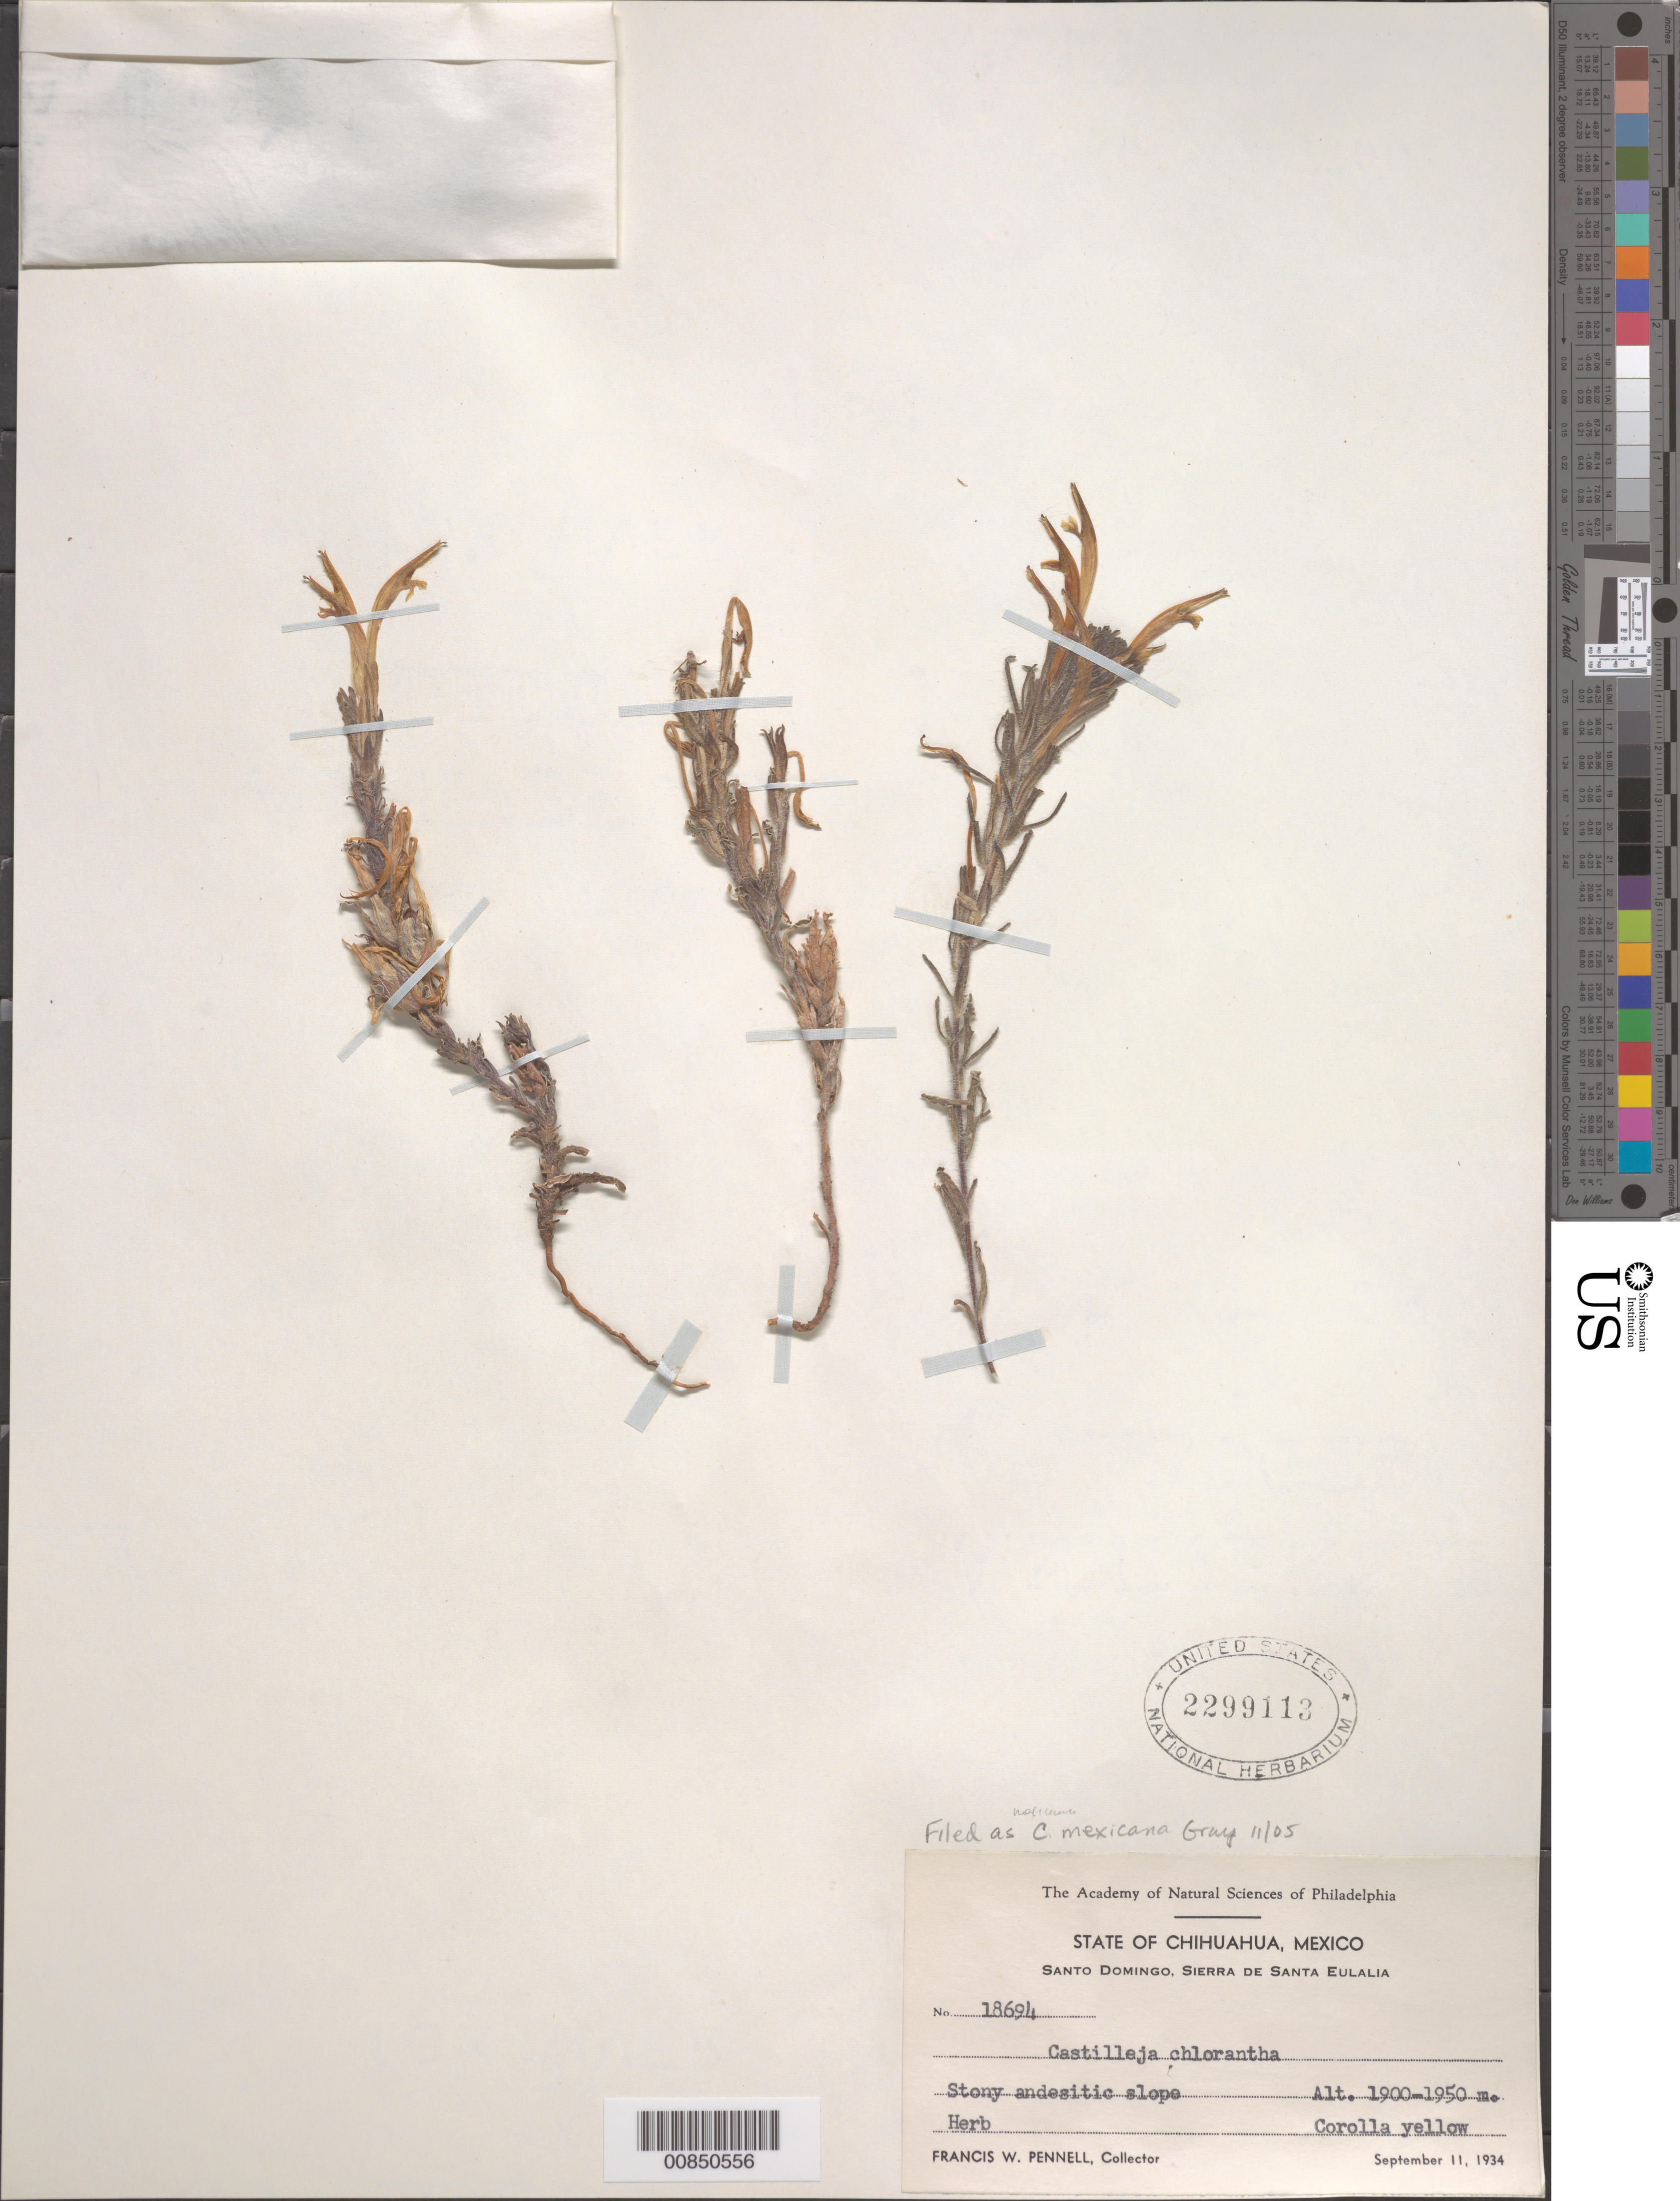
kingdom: Plantae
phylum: Tracheophyta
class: Magnoliopsida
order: Lamiales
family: Orobanchaceae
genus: Castilleja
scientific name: Castilleja mexicana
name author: (Hemsl.) A. Gray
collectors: F. W. Pennell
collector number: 18694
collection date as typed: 11 Sep 1934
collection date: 1934-09-11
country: Mexico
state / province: Chihuahua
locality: Santo Domingo, Sierra de Santa Eulalia, Chihuahua.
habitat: Stony andesitic slope.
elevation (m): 1950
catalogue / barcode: US 2299113